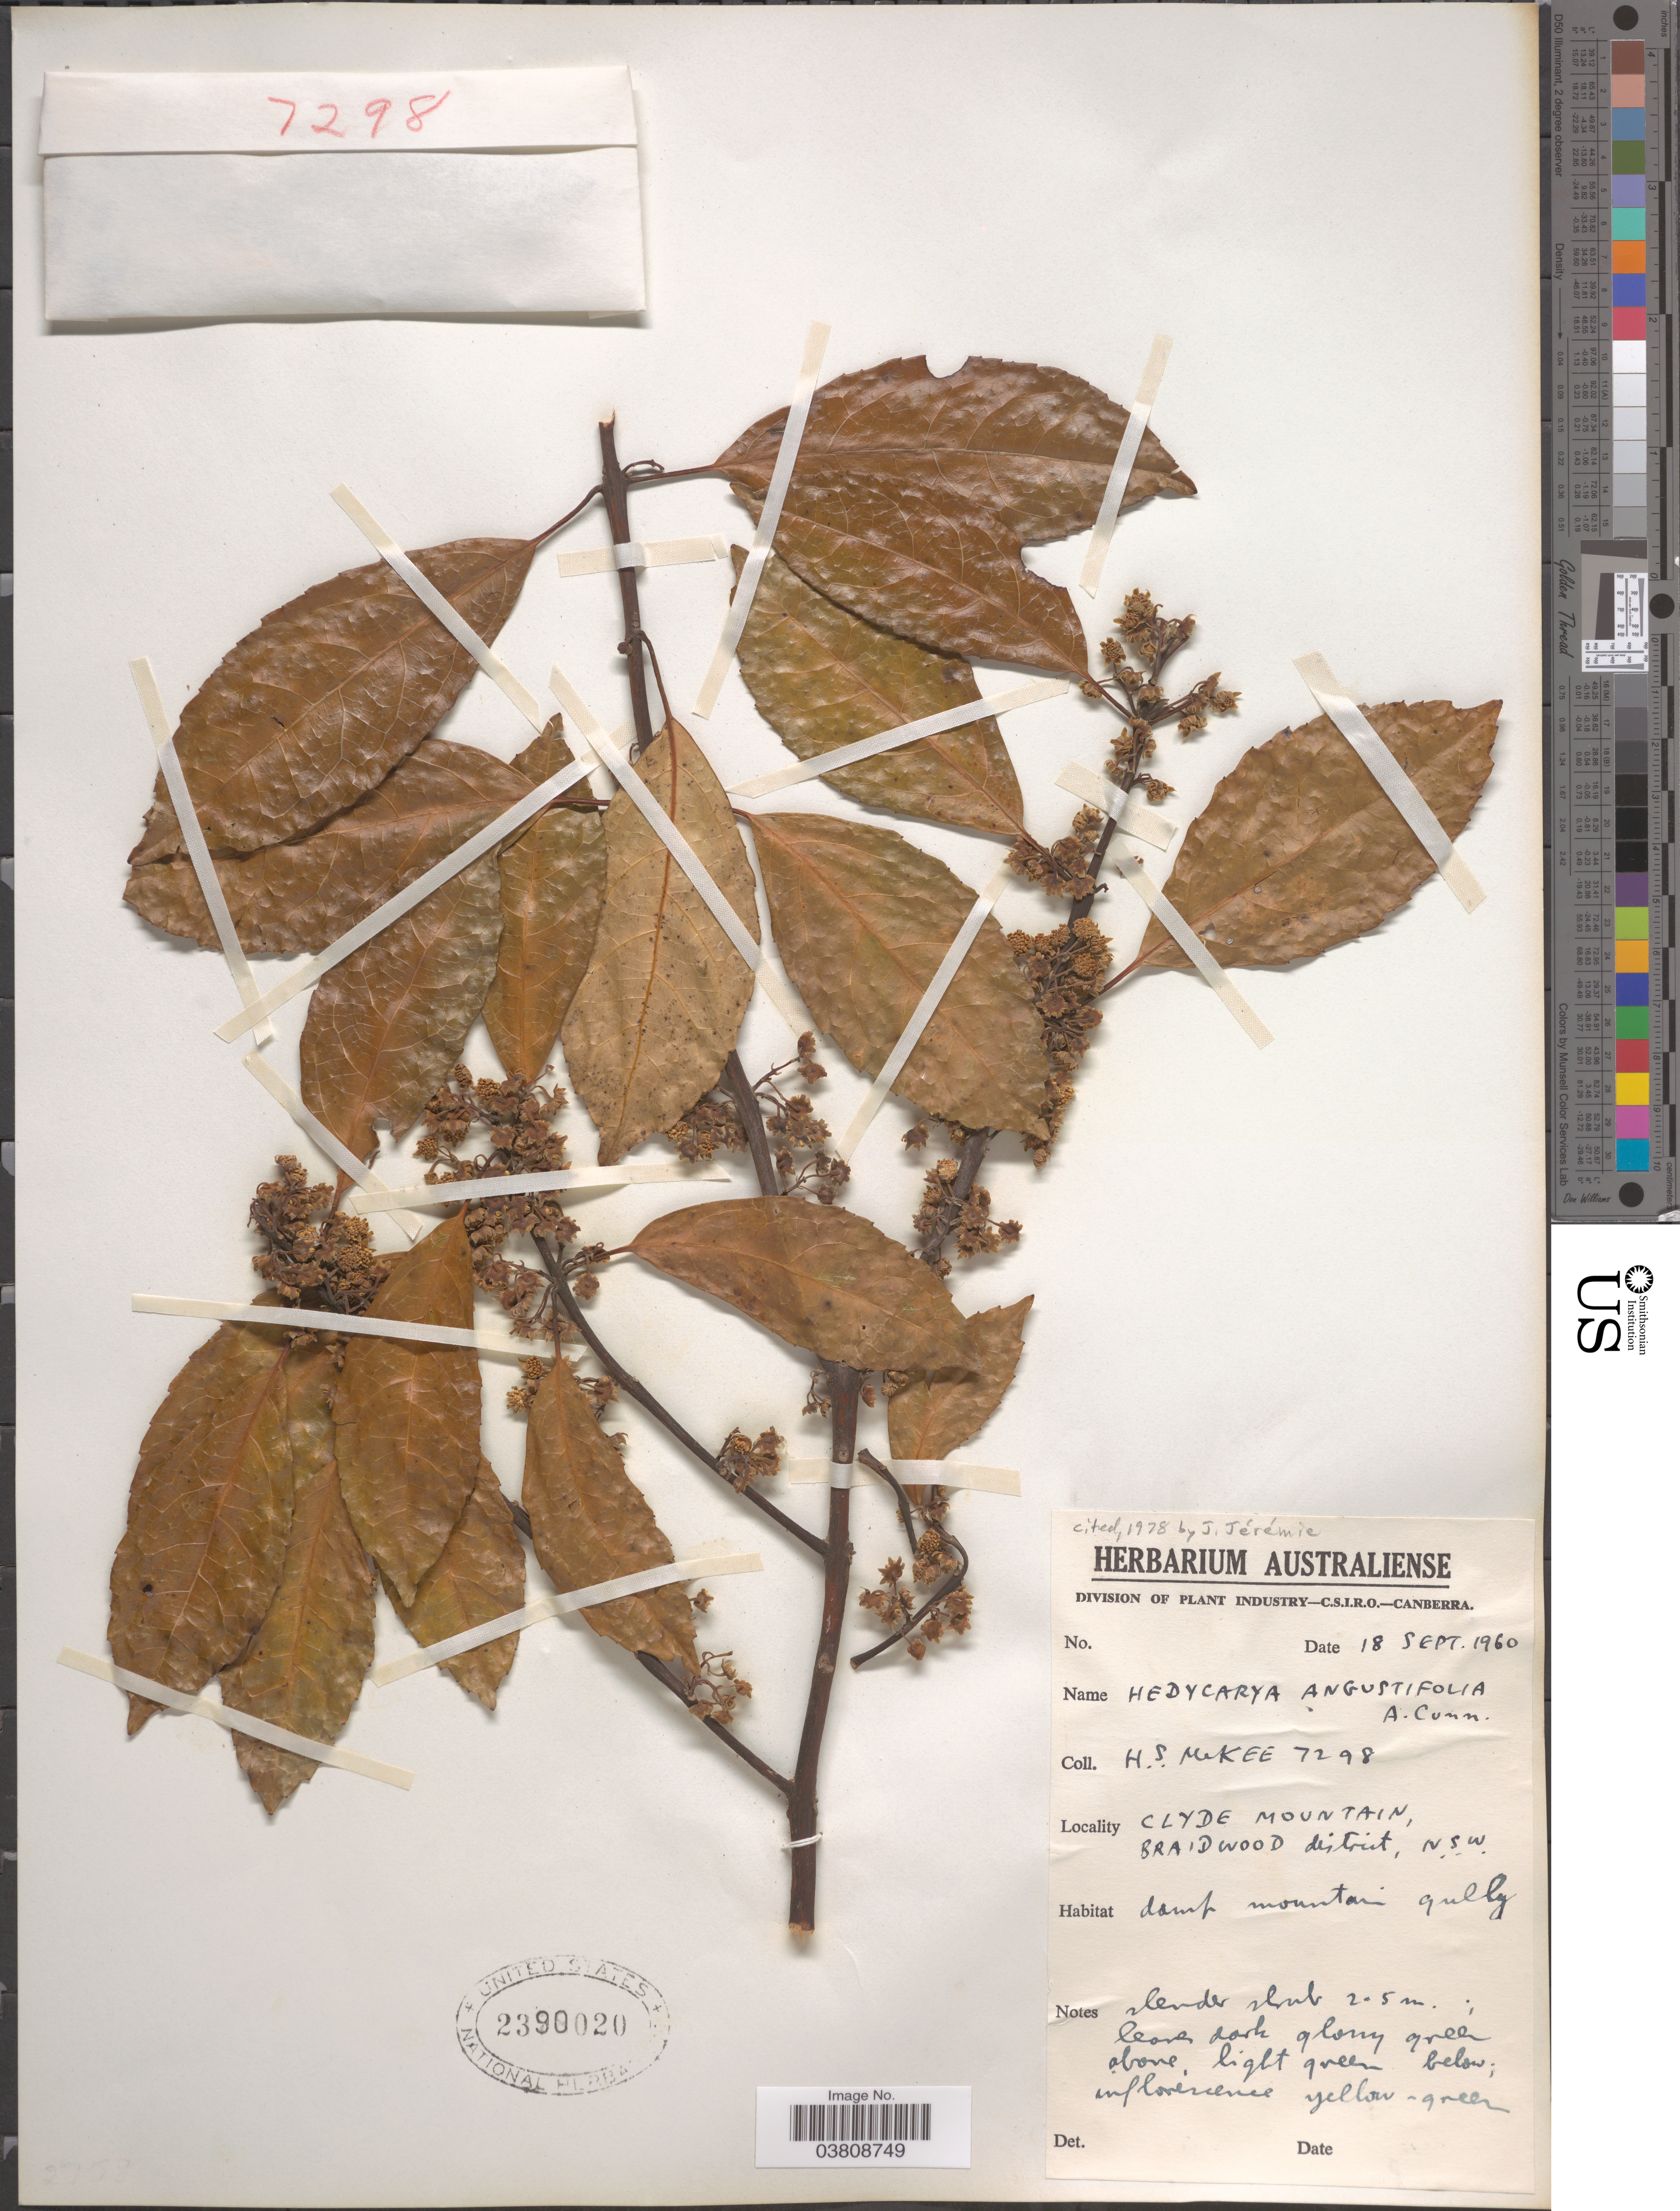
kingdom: Plantae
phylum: Tracheophyta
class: Magnoliopsida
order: Laurales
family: Monimiaceae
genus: Hedycarya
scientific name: Hedycarya angustifolia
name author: A. Cunn.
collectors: H. S. McKee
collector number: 7298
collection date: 1960-09-18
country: Australia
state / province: New South Wales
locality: Clyde Mountain, Braidwood district.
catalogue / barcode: US 2390020